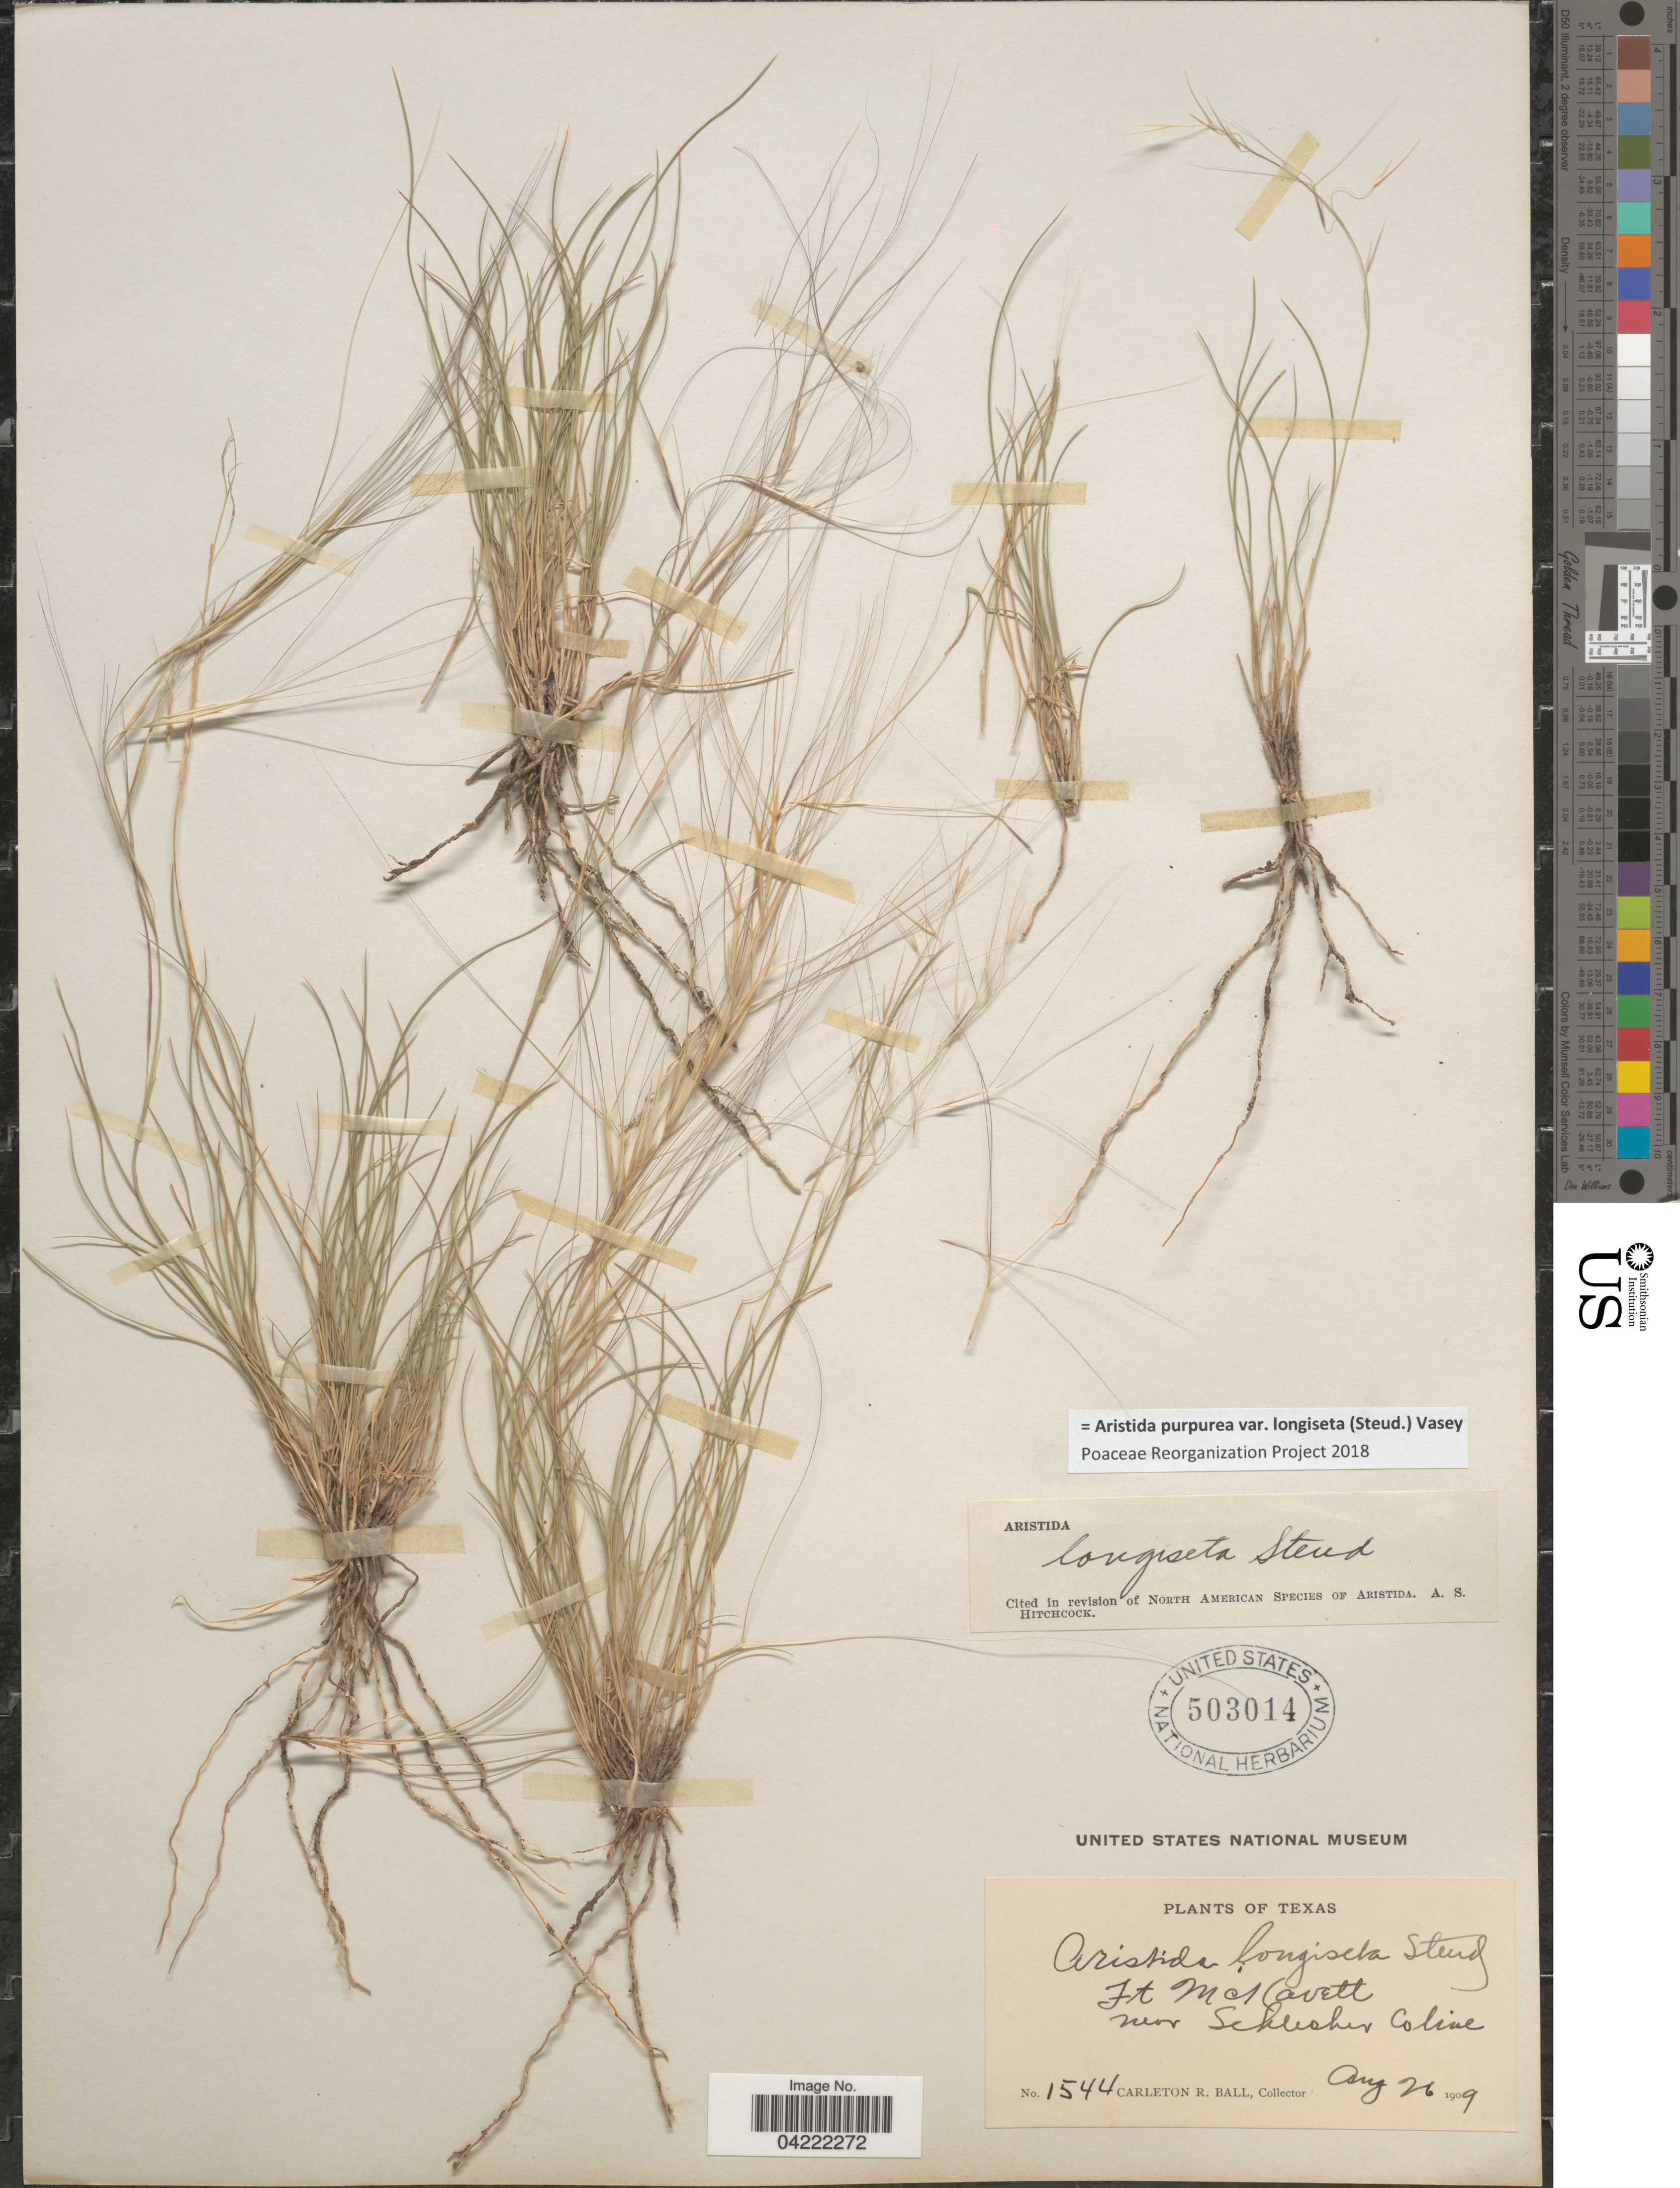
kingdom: Plantae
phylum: Tracheophyta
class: Liliopsida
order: Poales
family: Poaceae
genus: Aristida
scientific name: Aristida purpurea var. longiseta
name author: (Steud.) Vasey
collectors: C. R. Ball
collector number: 1544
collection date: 1909-08-26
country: United States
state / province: Texas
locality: Ft McCavett near Schleicher Coline.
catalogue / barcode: US 503014